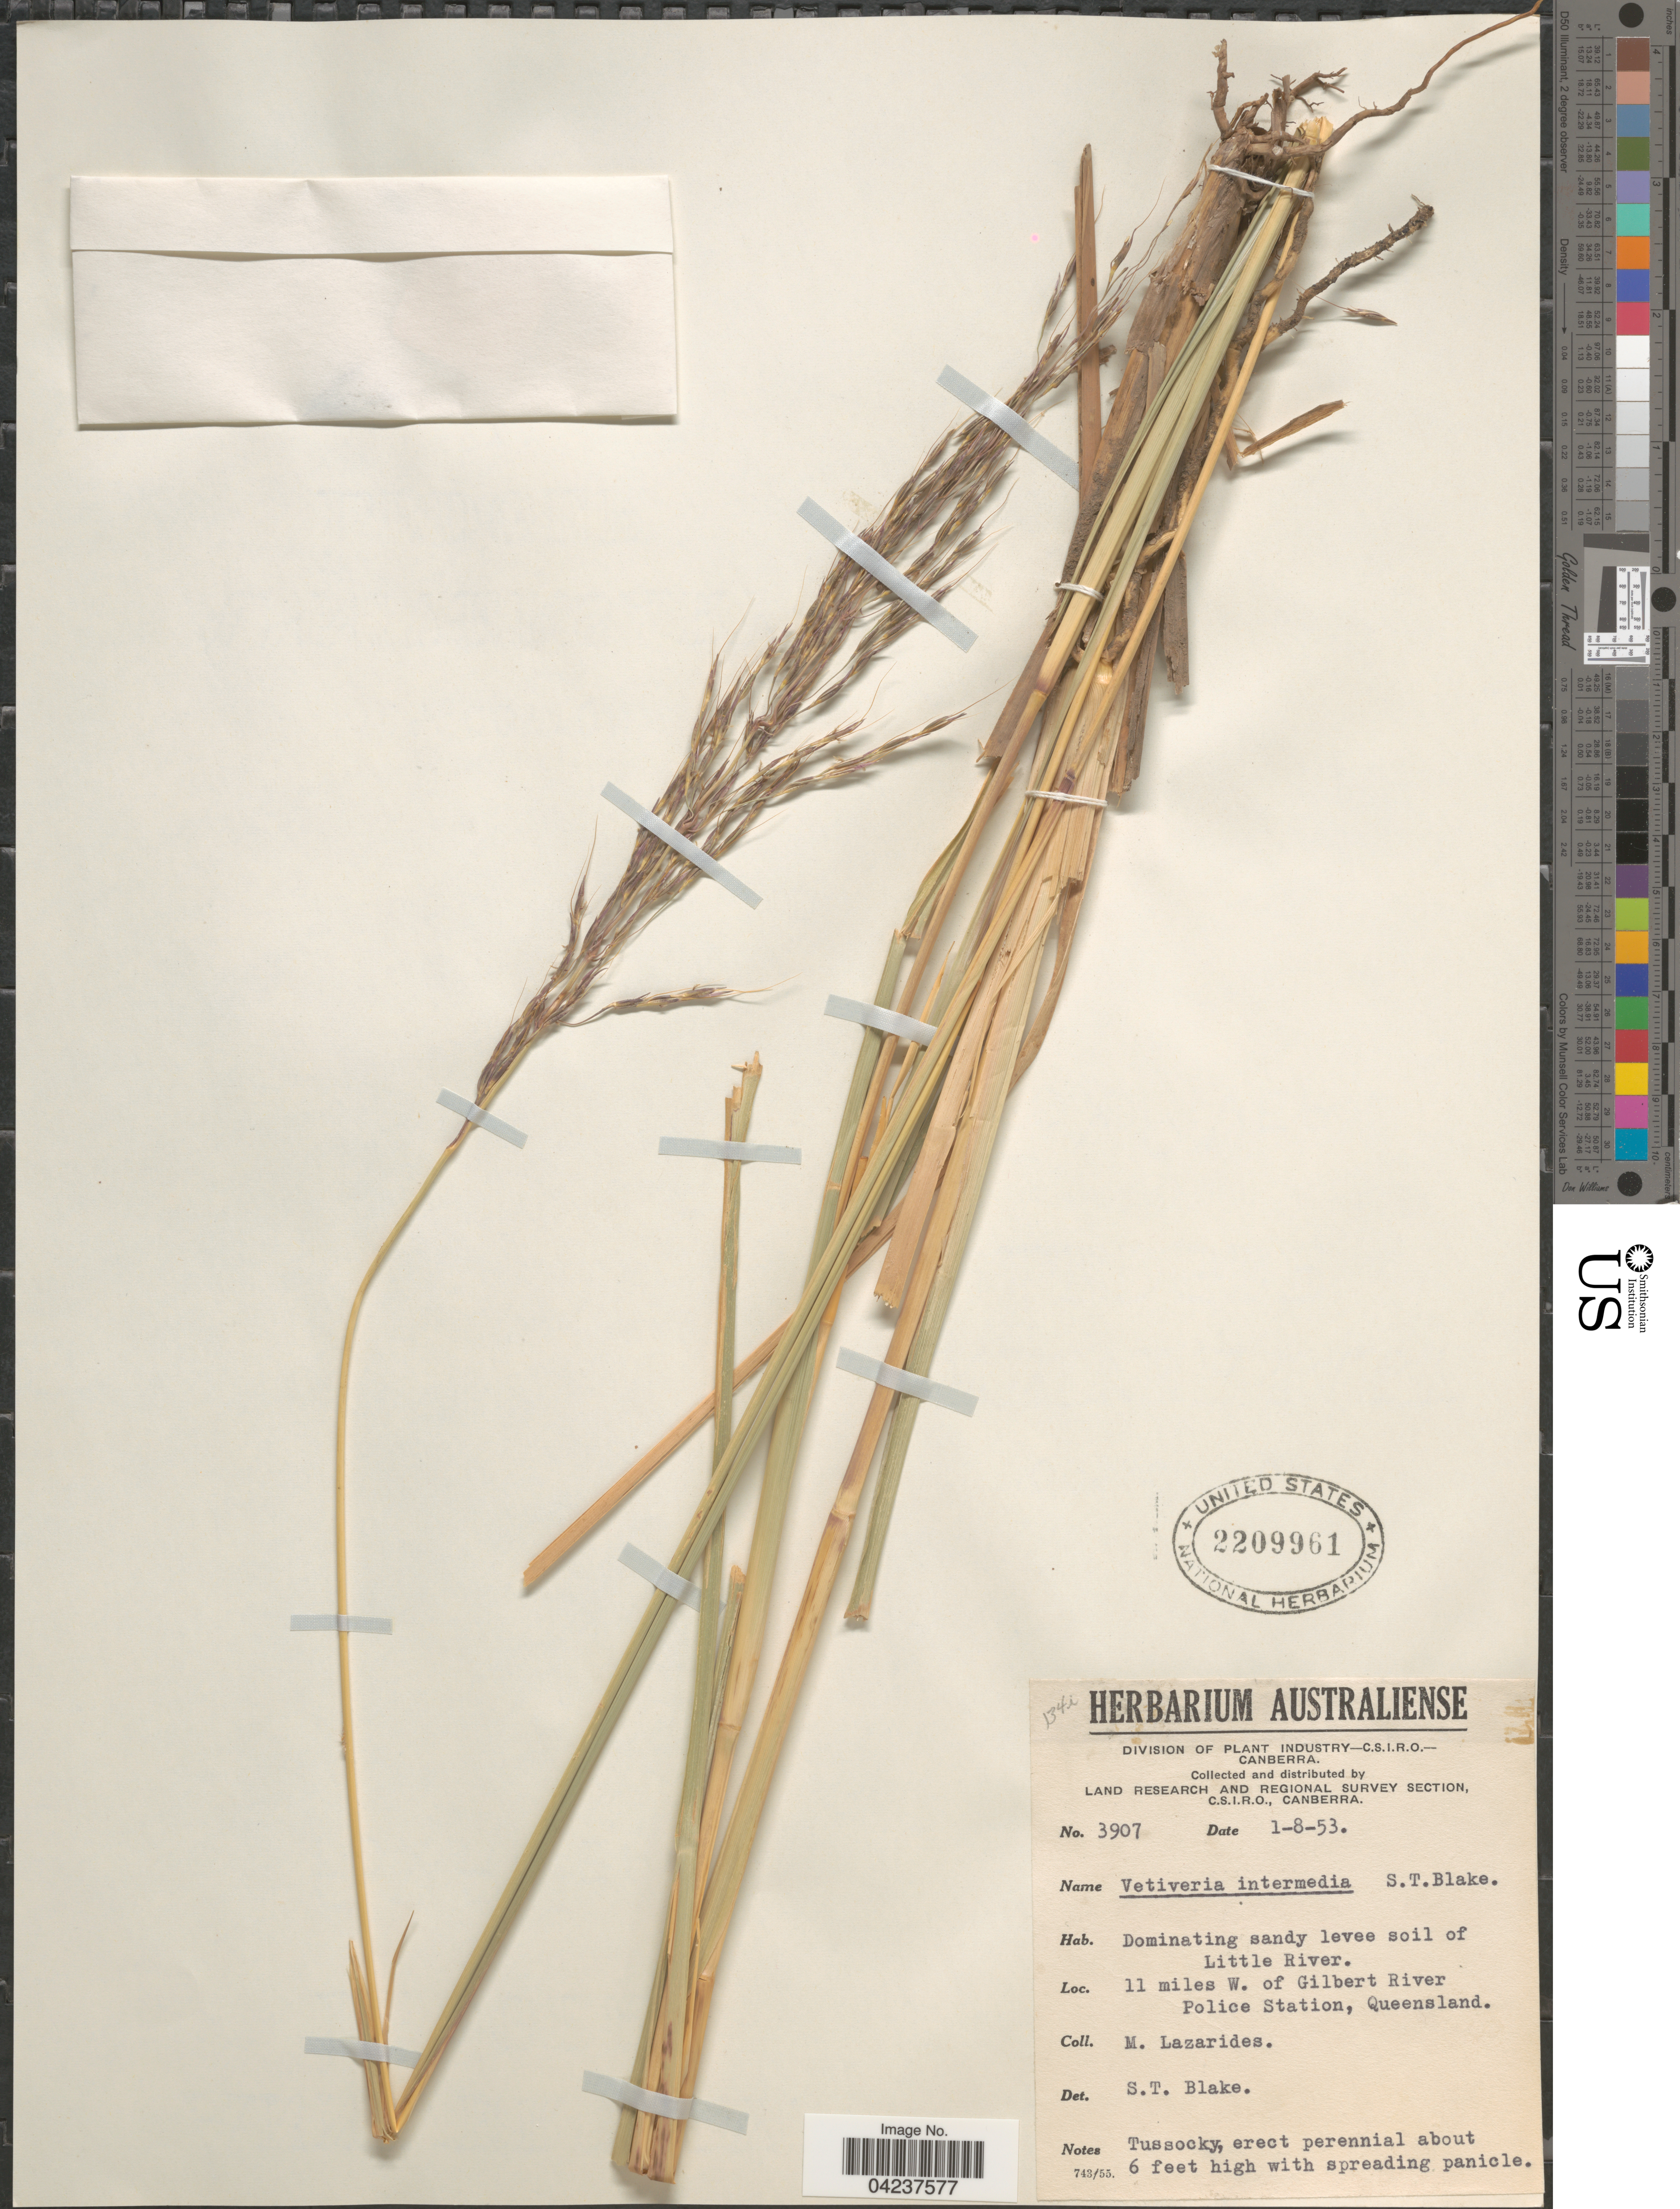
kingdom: Plantae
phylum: Tracheophyta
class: Liliopsida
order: Poales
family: Poaceae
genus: Chrysopogon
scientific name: Chrysopogon filipes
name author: (Benth.) Reeder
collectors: M. Lazarides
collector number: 3907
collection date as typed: Transcribed d/m/y: 1/8/53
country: Australia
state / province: Queensland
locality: Land Research and Regional Survey Section. Dominating sandy levee soil of Little River. 11 miles W. of Gilbert River Police Station.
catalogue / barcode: US 2209961